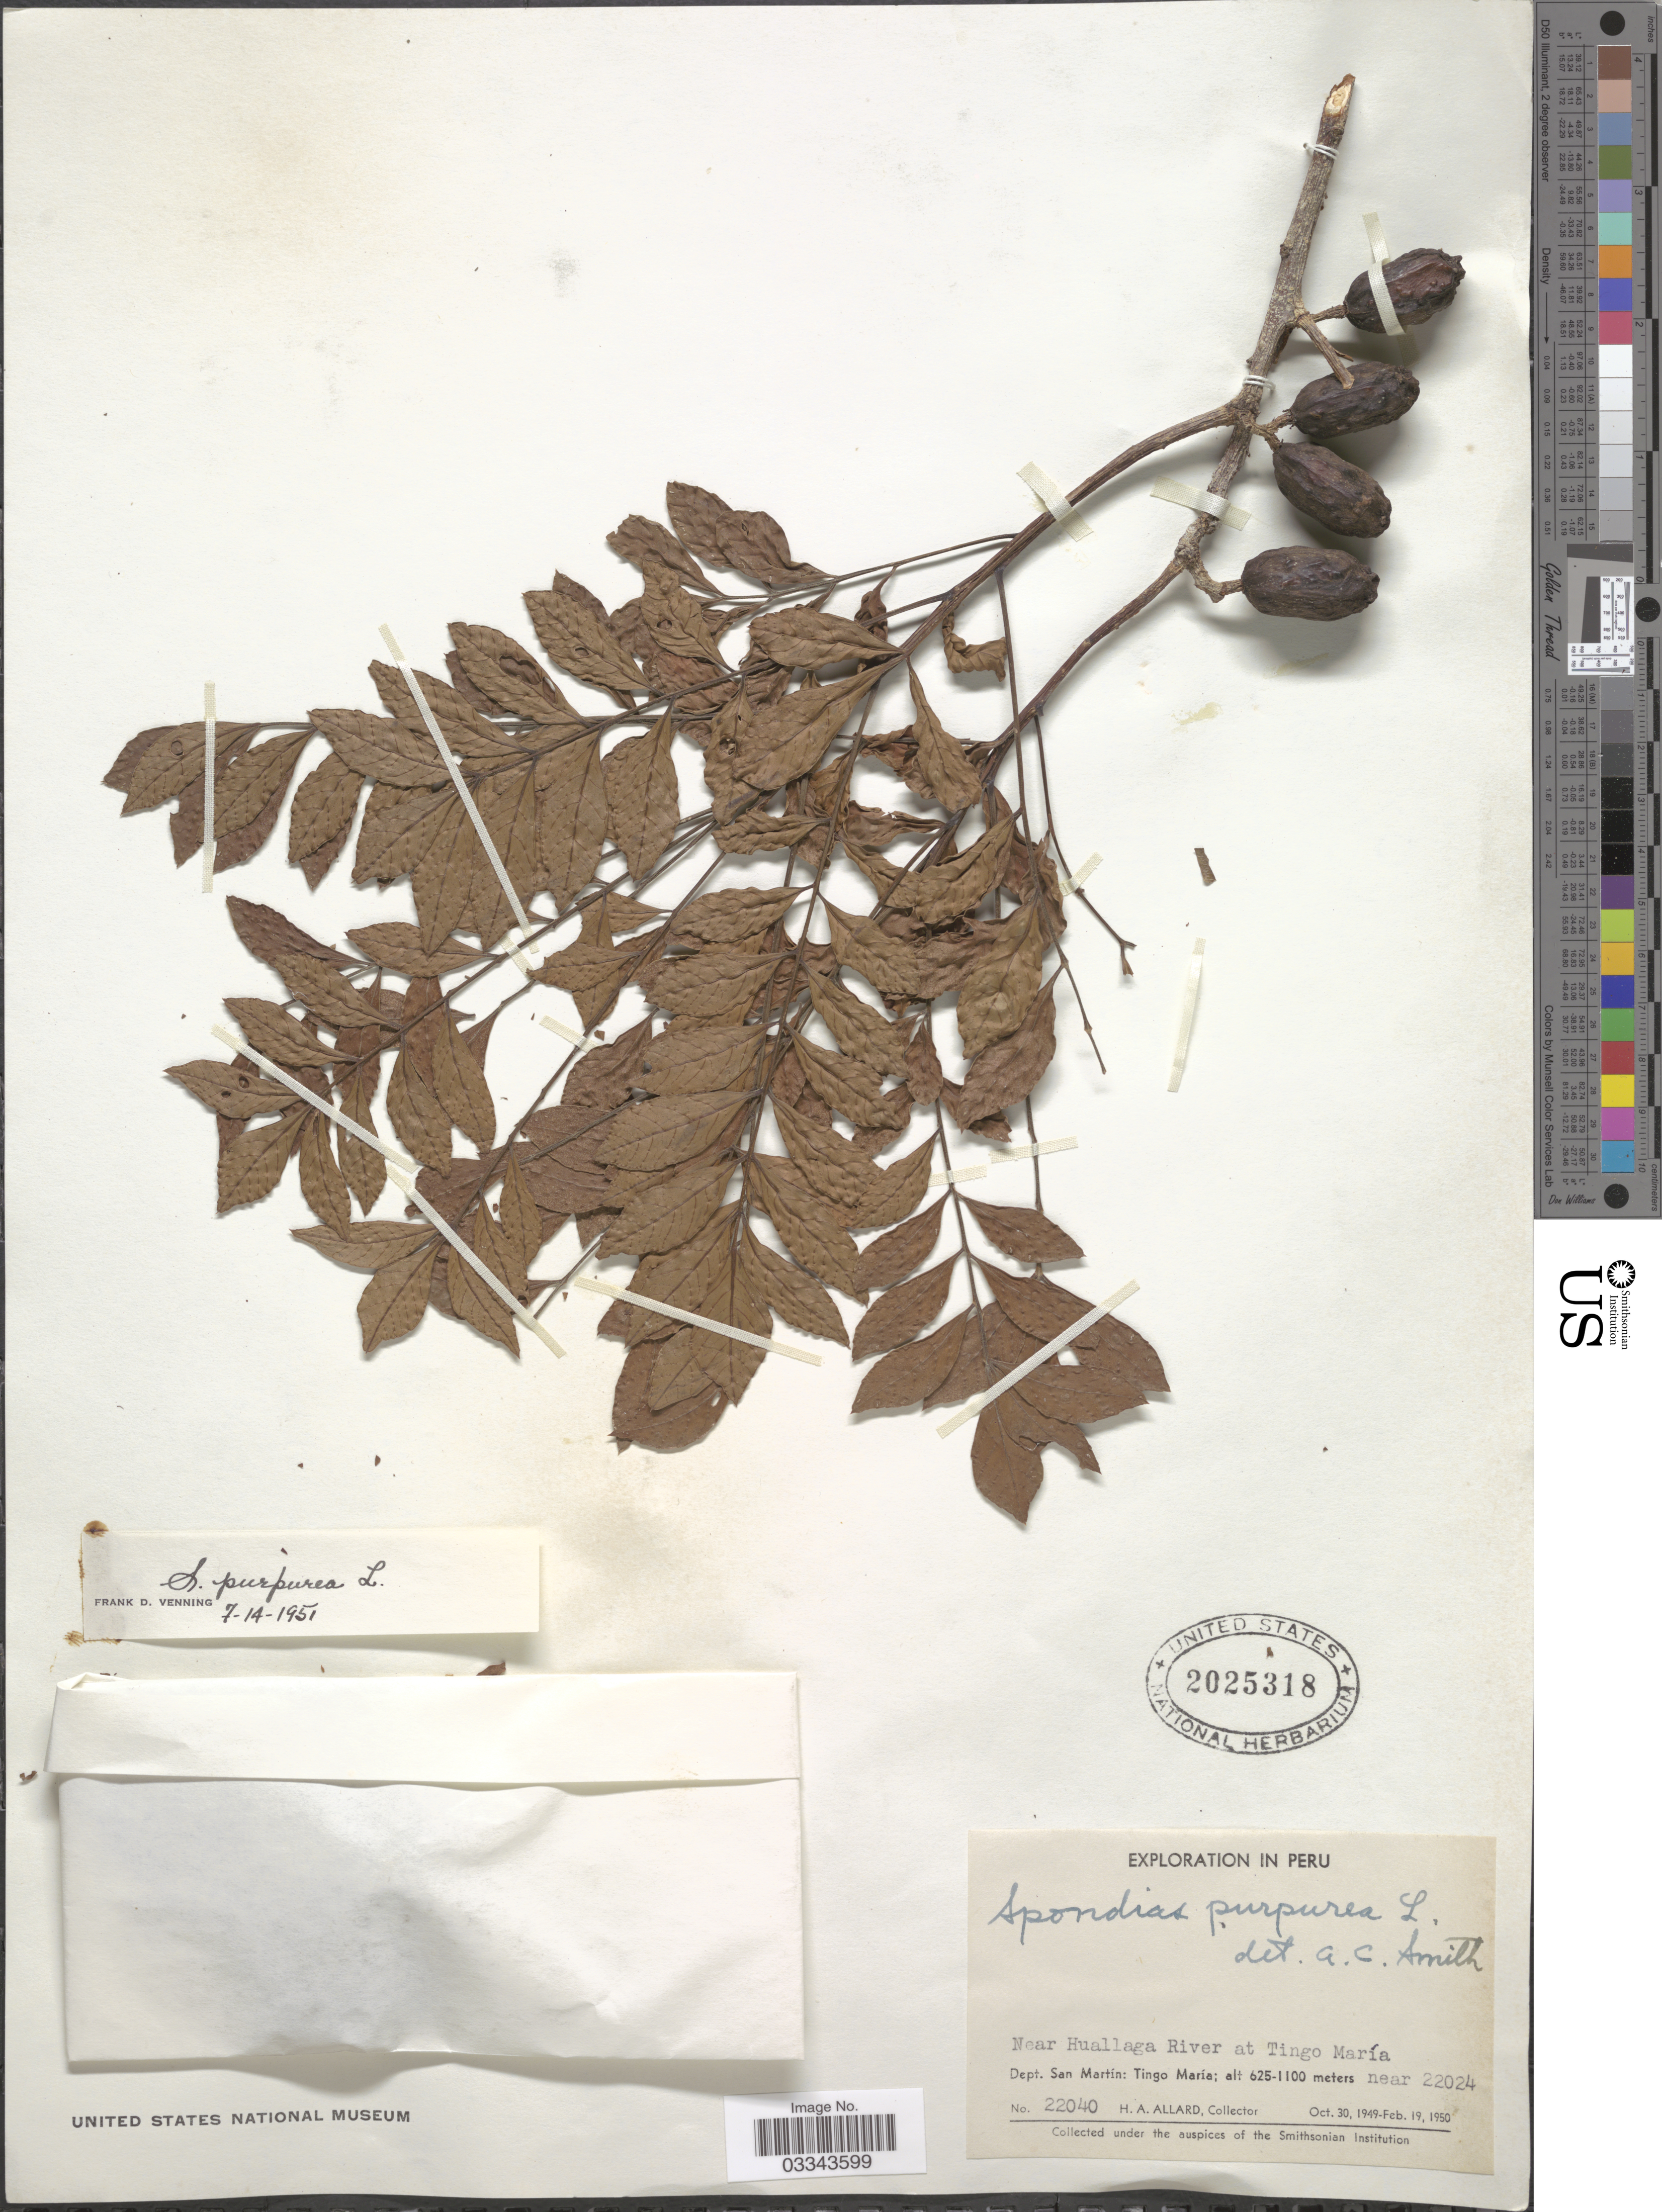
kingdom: Plantae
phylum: Tracheophyta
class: Magnoliopsida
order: Sapindales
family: Anacardiaceae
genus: Spondias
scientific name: Spondias purpurea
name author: L.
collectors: H. A. Allard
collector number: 22040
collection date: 1949-10-30/1950-02-19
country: Peru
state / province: San Martín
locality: Near Huallaga River at Tingo María, Dept. San Martín: Tingo María, near 22024.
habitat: near river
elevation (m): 625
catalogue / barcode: US 2025318